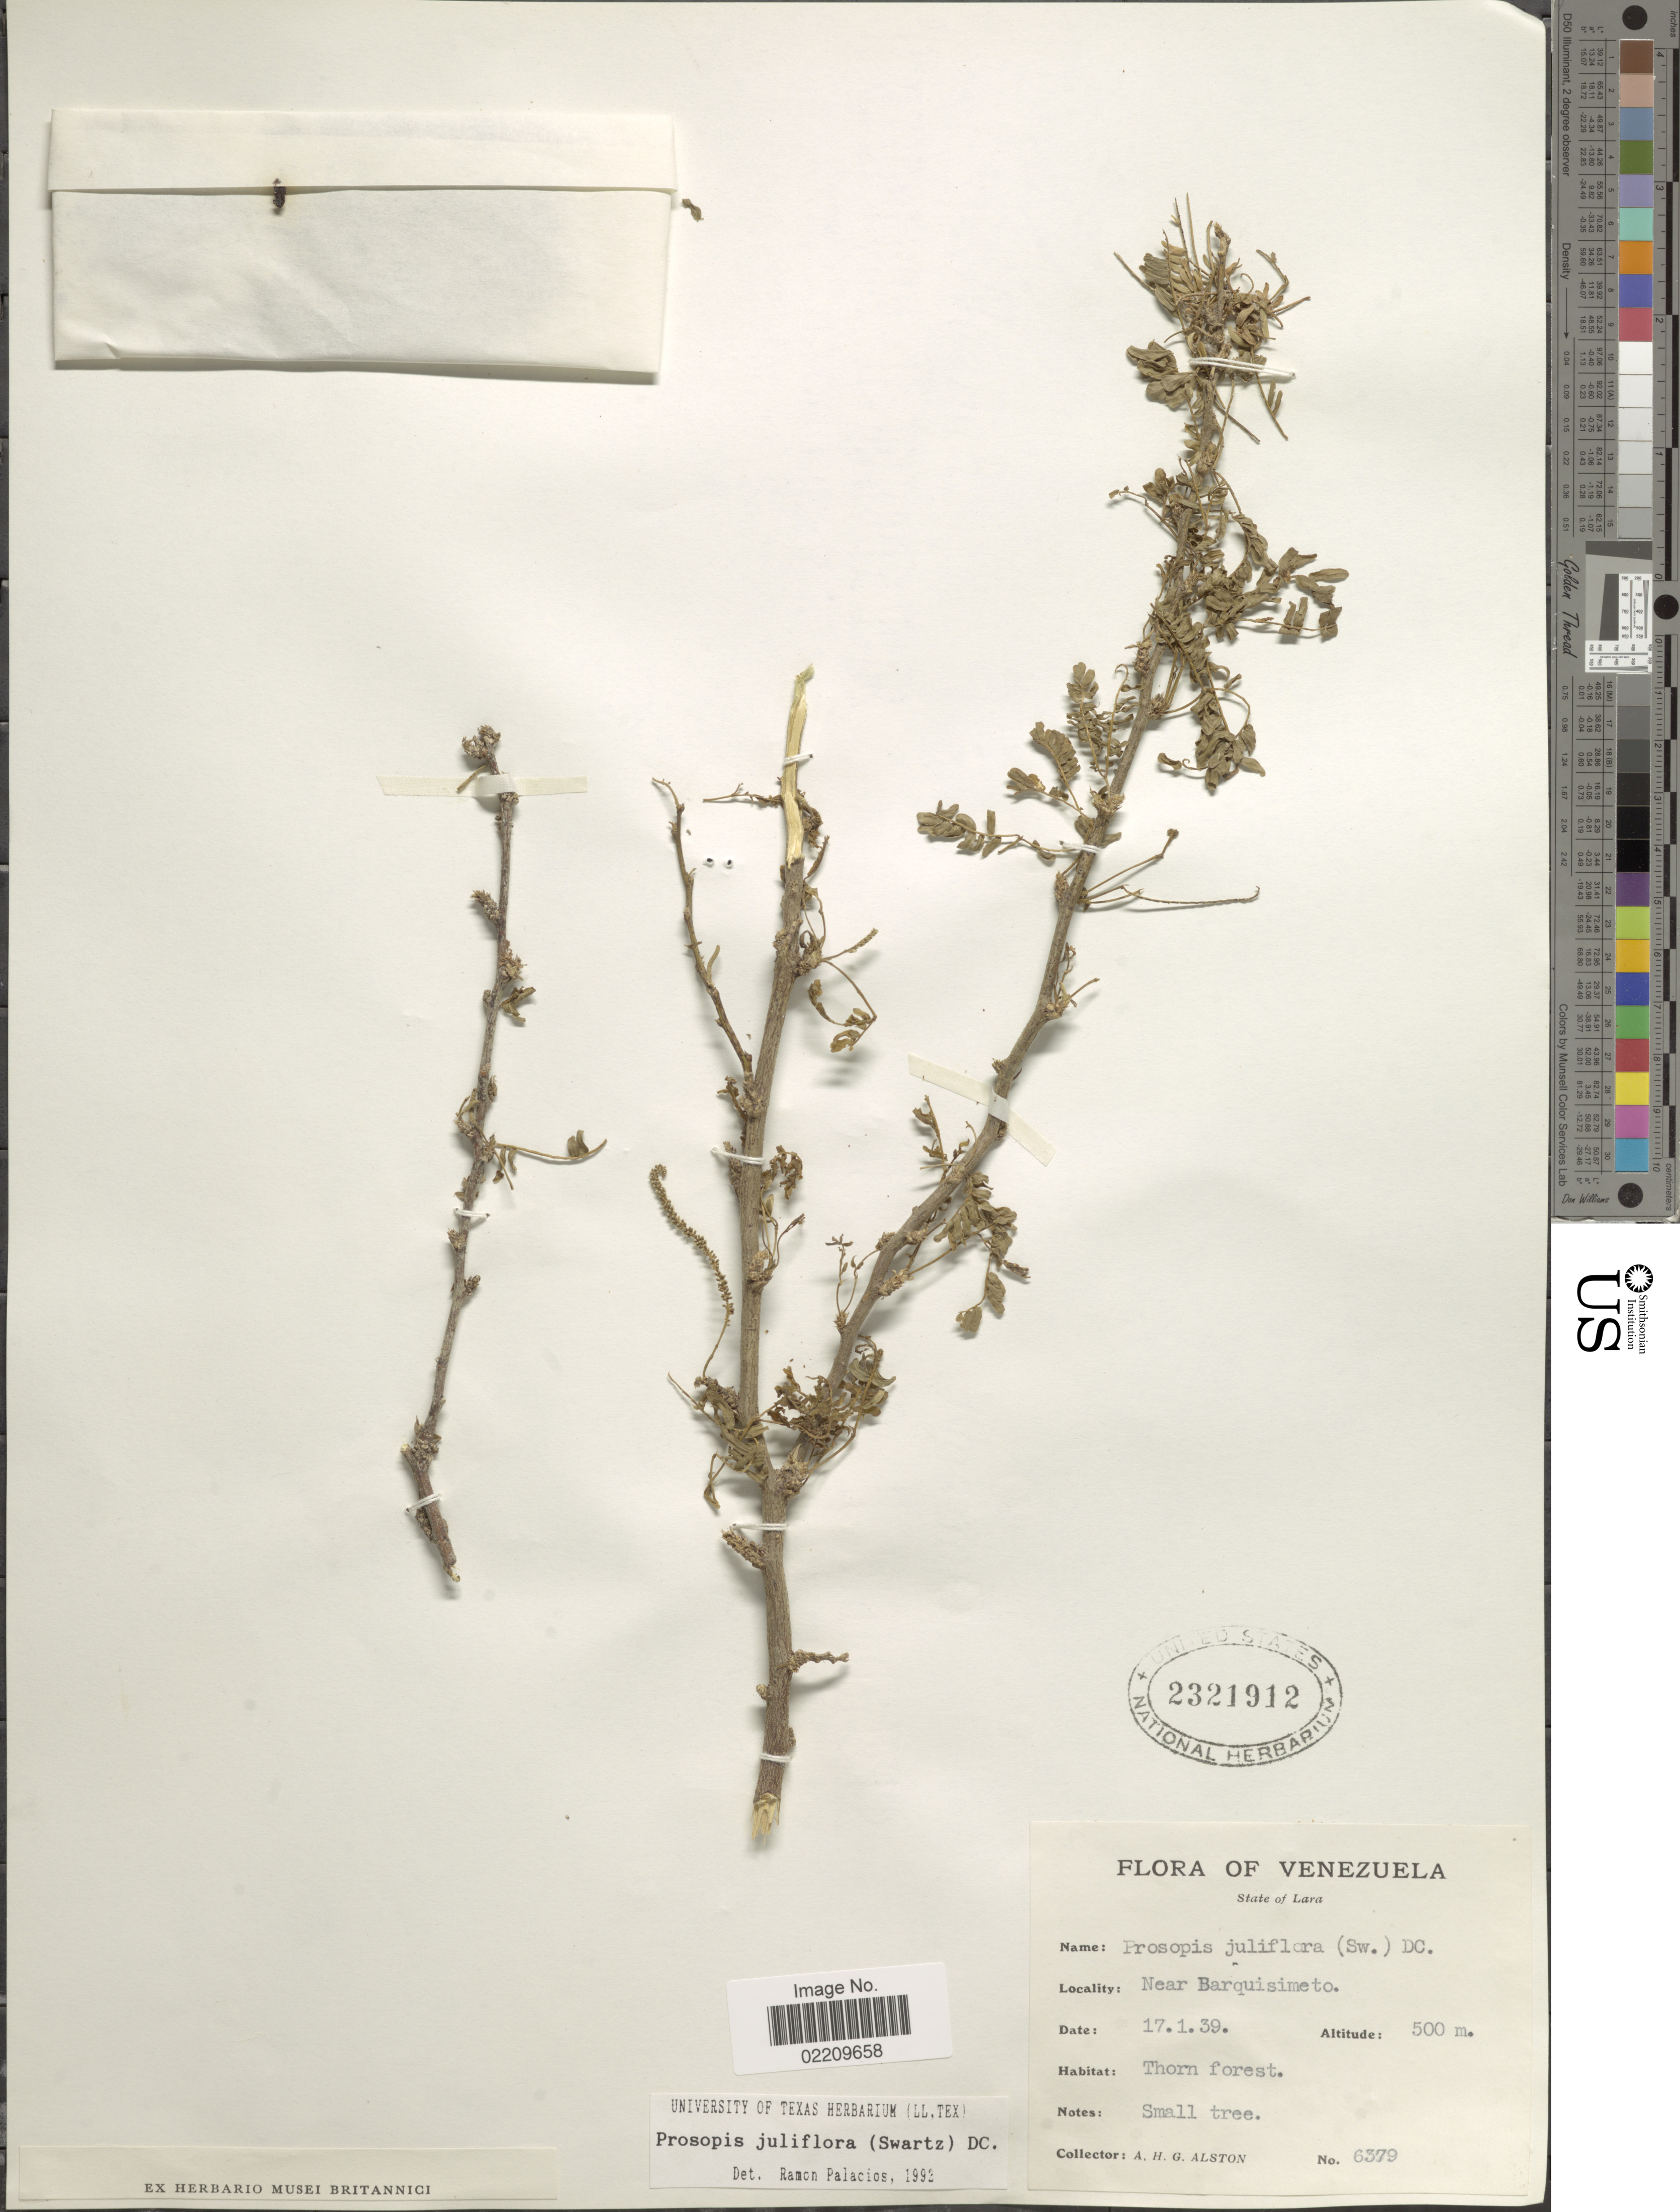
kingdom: Plantae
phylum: Tracheophyta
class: Magnoliopsida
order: Fabales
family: Fabaceae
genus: Neltuma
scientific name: Neltuma juliflora var. juliflora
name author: (Sw.) Raf.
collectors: A. H. Alston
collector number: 6379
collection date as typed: Transcribed d/m/y: 17/1/39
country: Venezuela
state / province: Lara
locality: Near Barquisimeto.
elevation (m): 500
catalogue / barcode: US 2321912